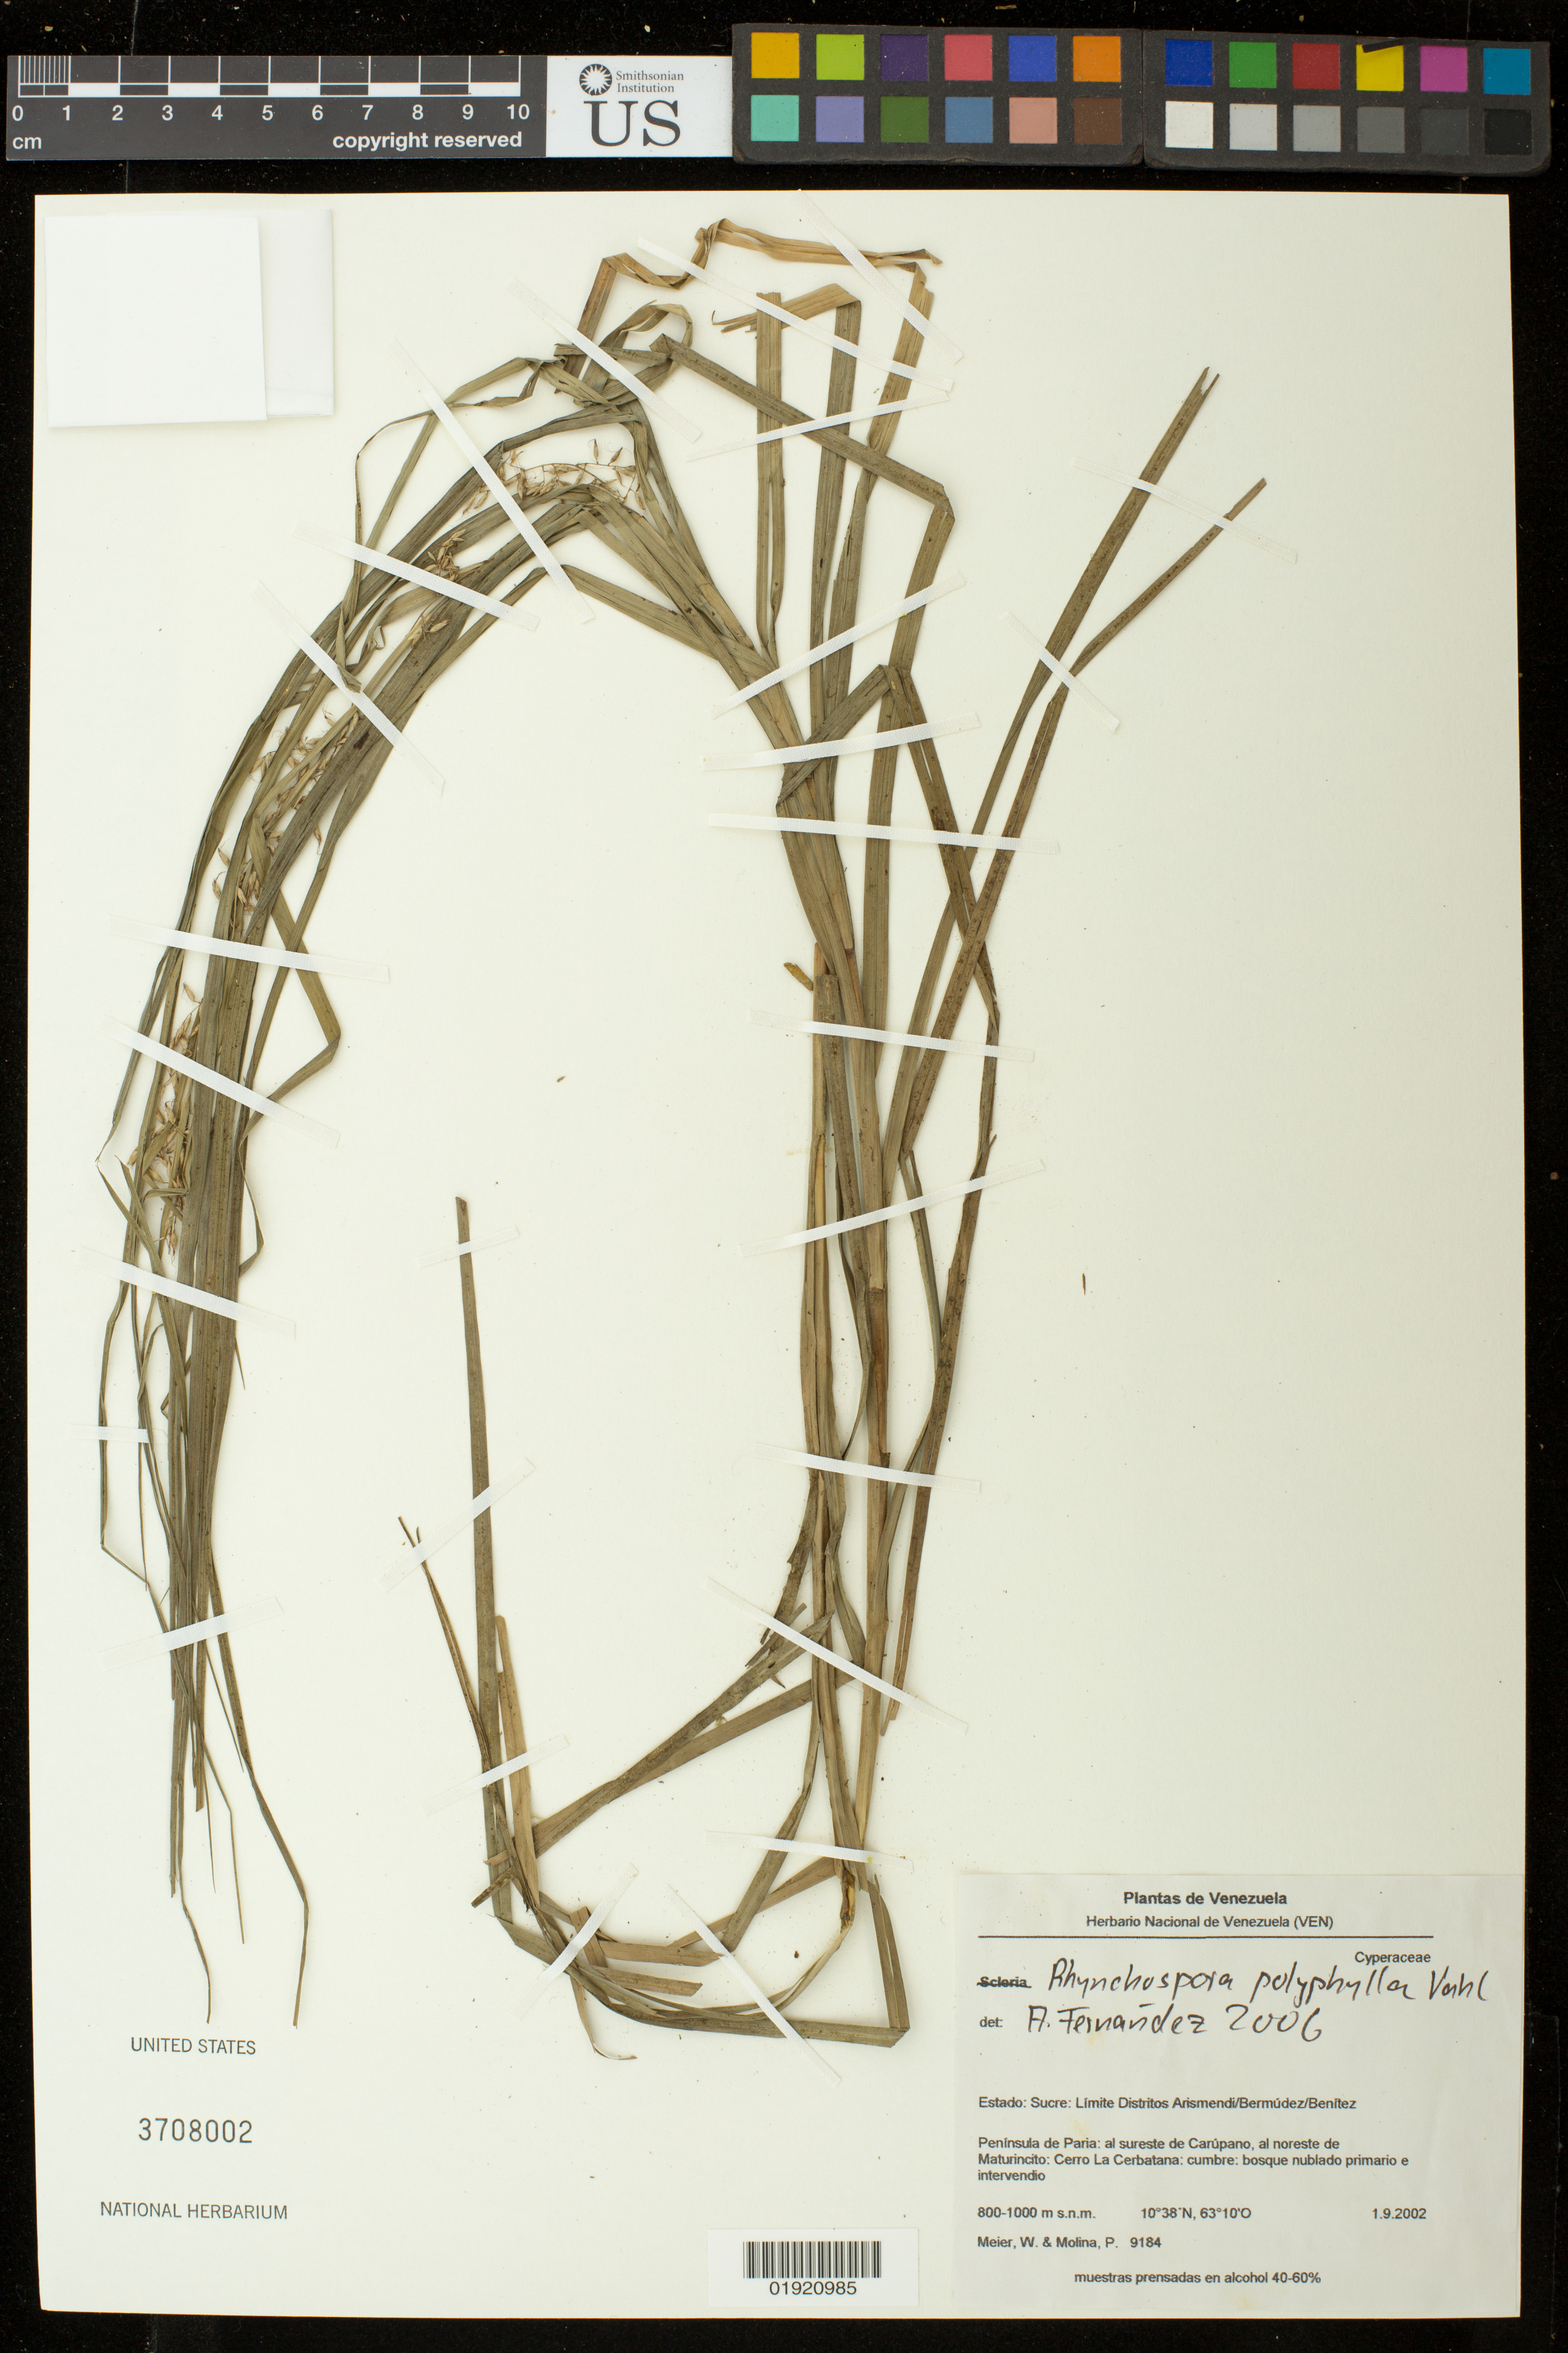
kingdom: Plantae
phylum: Tracheophyta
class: Liliopsida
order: Poales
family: Cyperaceae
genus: Rhynchospora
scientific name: Rhynchospora polyphylla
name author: (Vahl) Vahl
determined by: Fernandez, Alan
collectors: W. Meier & P. Molina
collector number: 9184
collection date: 2002-09-01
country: Venezuela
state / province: Sucre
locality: Estado: Sucre: Limite Distritos Arismendi/Bermudez/Benitez. Peninsula de Paria: al sureste de Carupano, al noreste de Maturincito: Cerro La Cerbatana.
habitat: Cumbre: bosque nublado primario e intervenido.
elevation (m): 800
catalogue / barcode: US 3708002